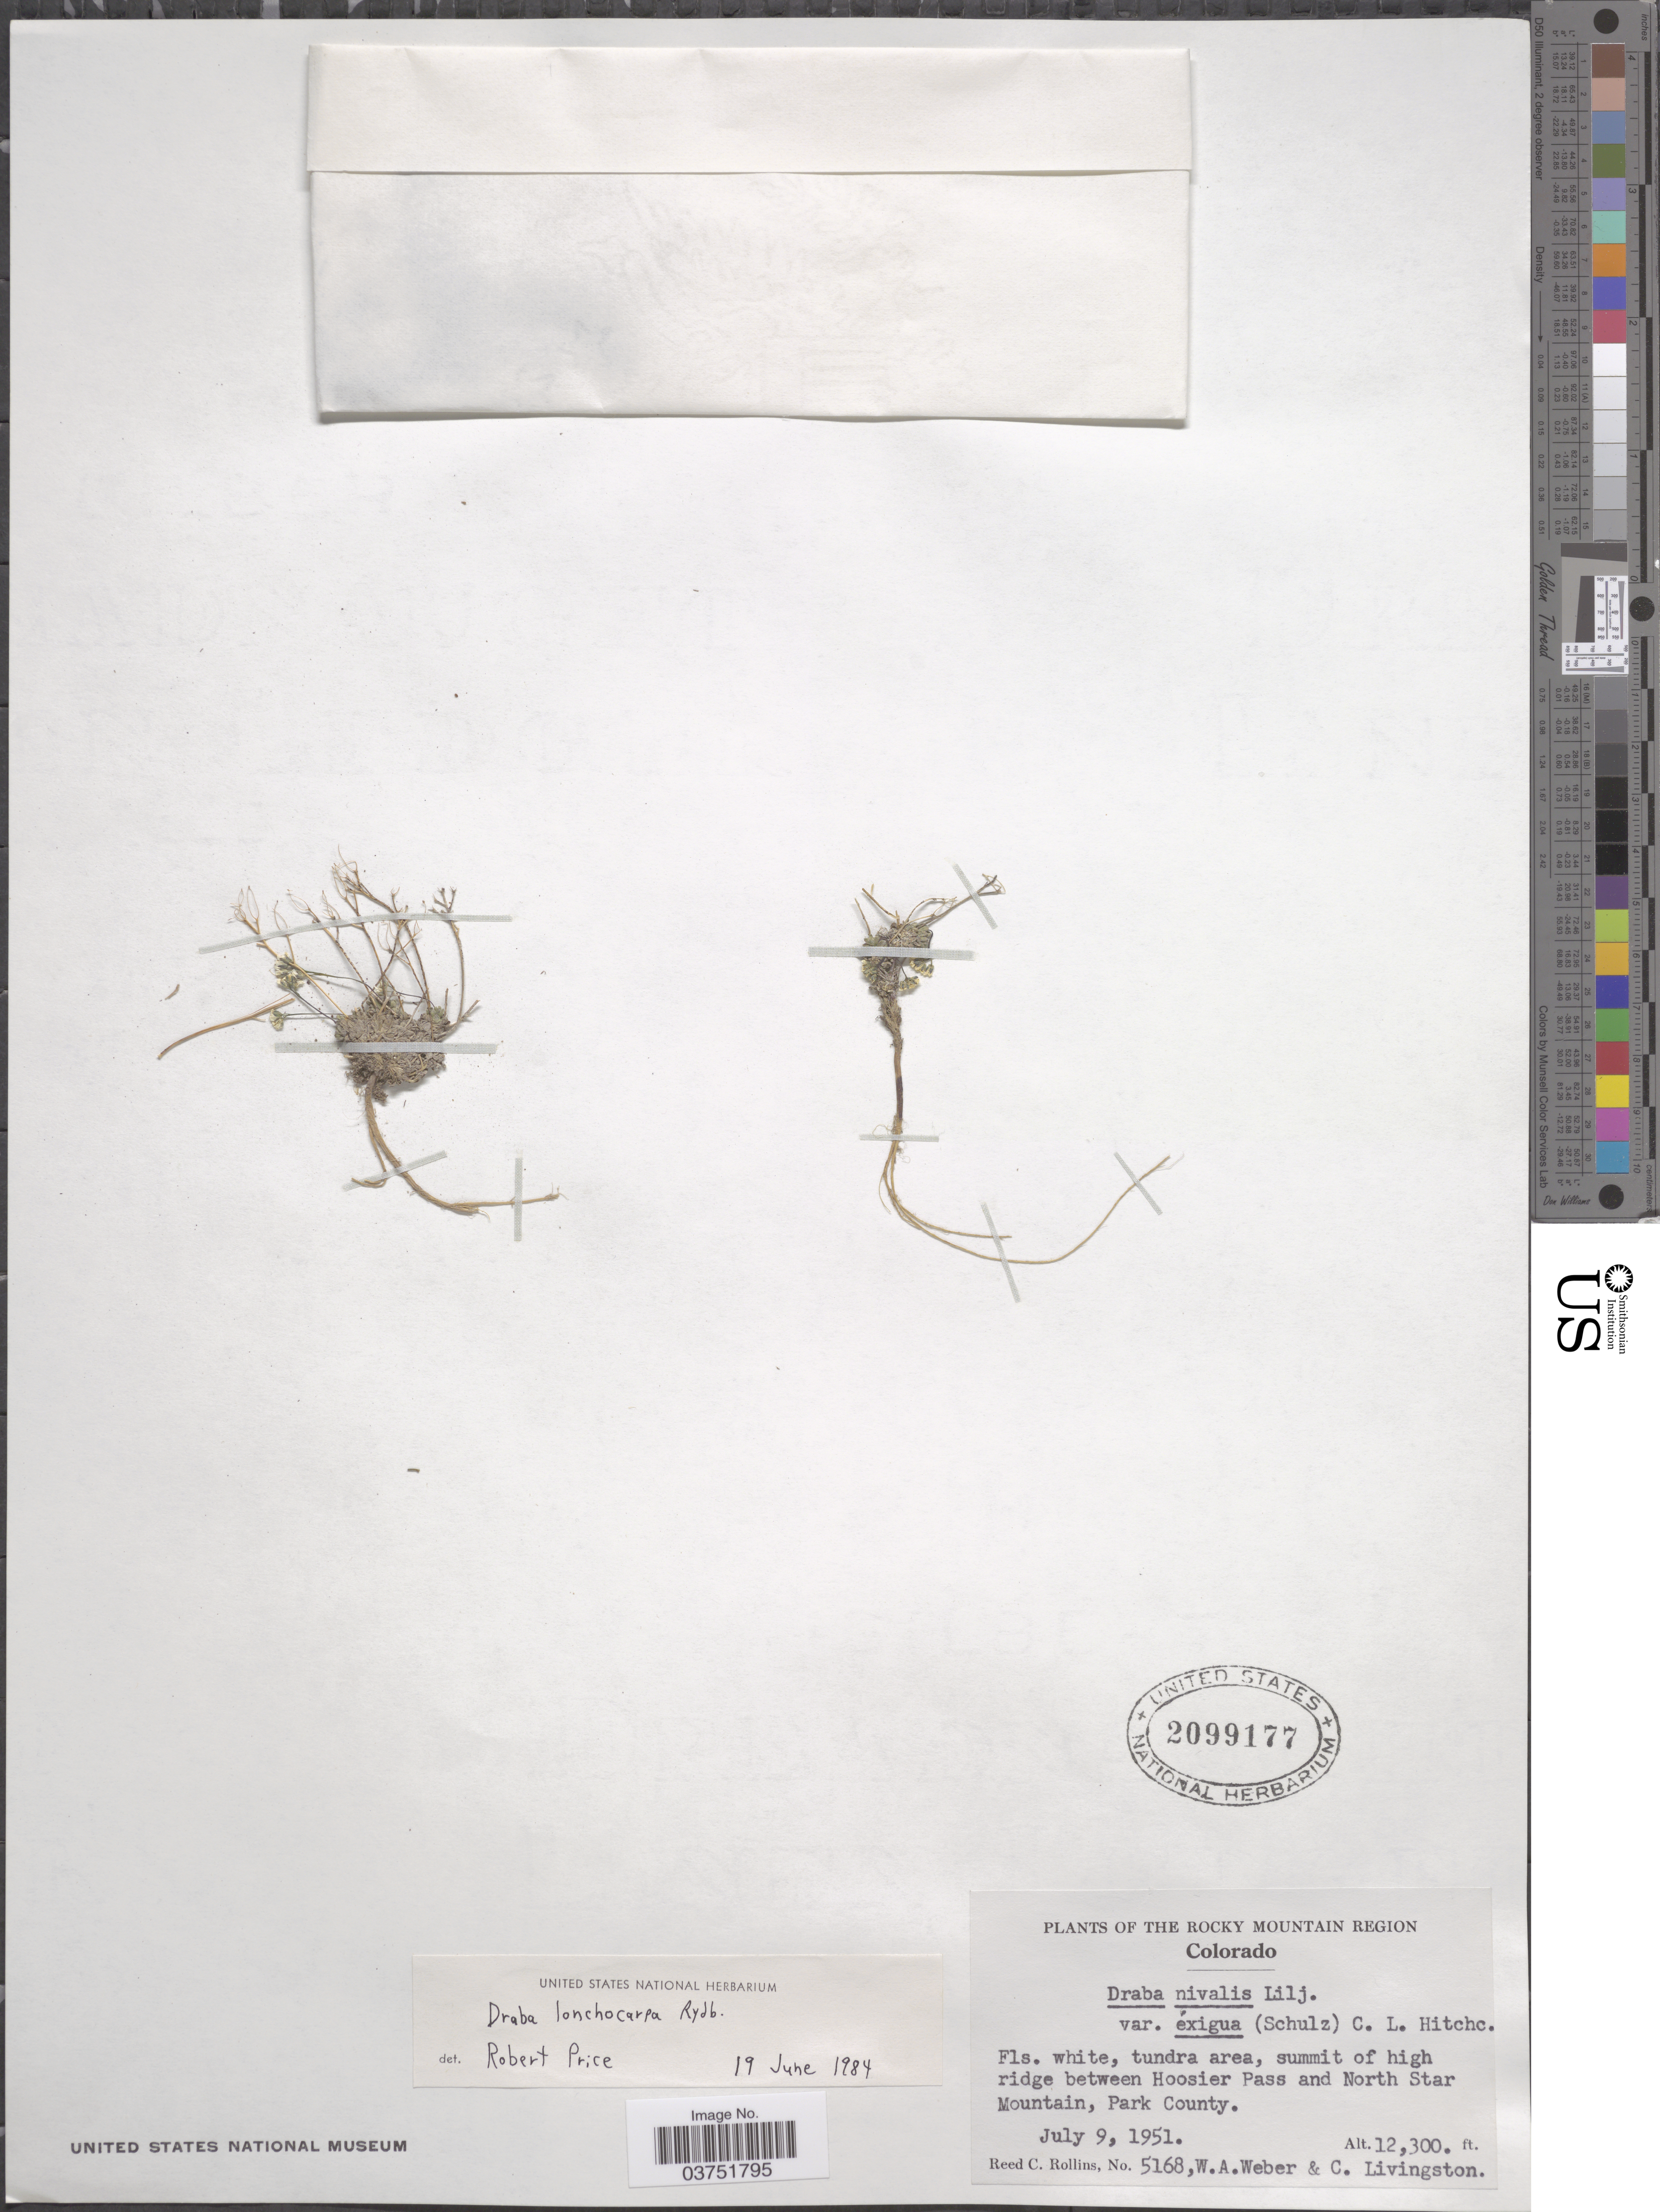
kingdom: Plantae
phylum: Tracheophyta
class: Magnoliopsida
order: Brassicales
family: Brassicaceae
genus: Draba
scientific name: Draba lonchocarpa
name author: Rydb.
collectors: R. C. Rollins, W. A. Weber & C. Livingston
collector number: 5168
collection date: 1951-07-09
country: United States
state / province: Colorado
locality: The Rocky Mountain Region. Summit of high ridge between Hoosier Pass and North Star Mountain, Park County.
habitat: tundra area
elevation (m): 3749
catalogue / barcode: US 2099177